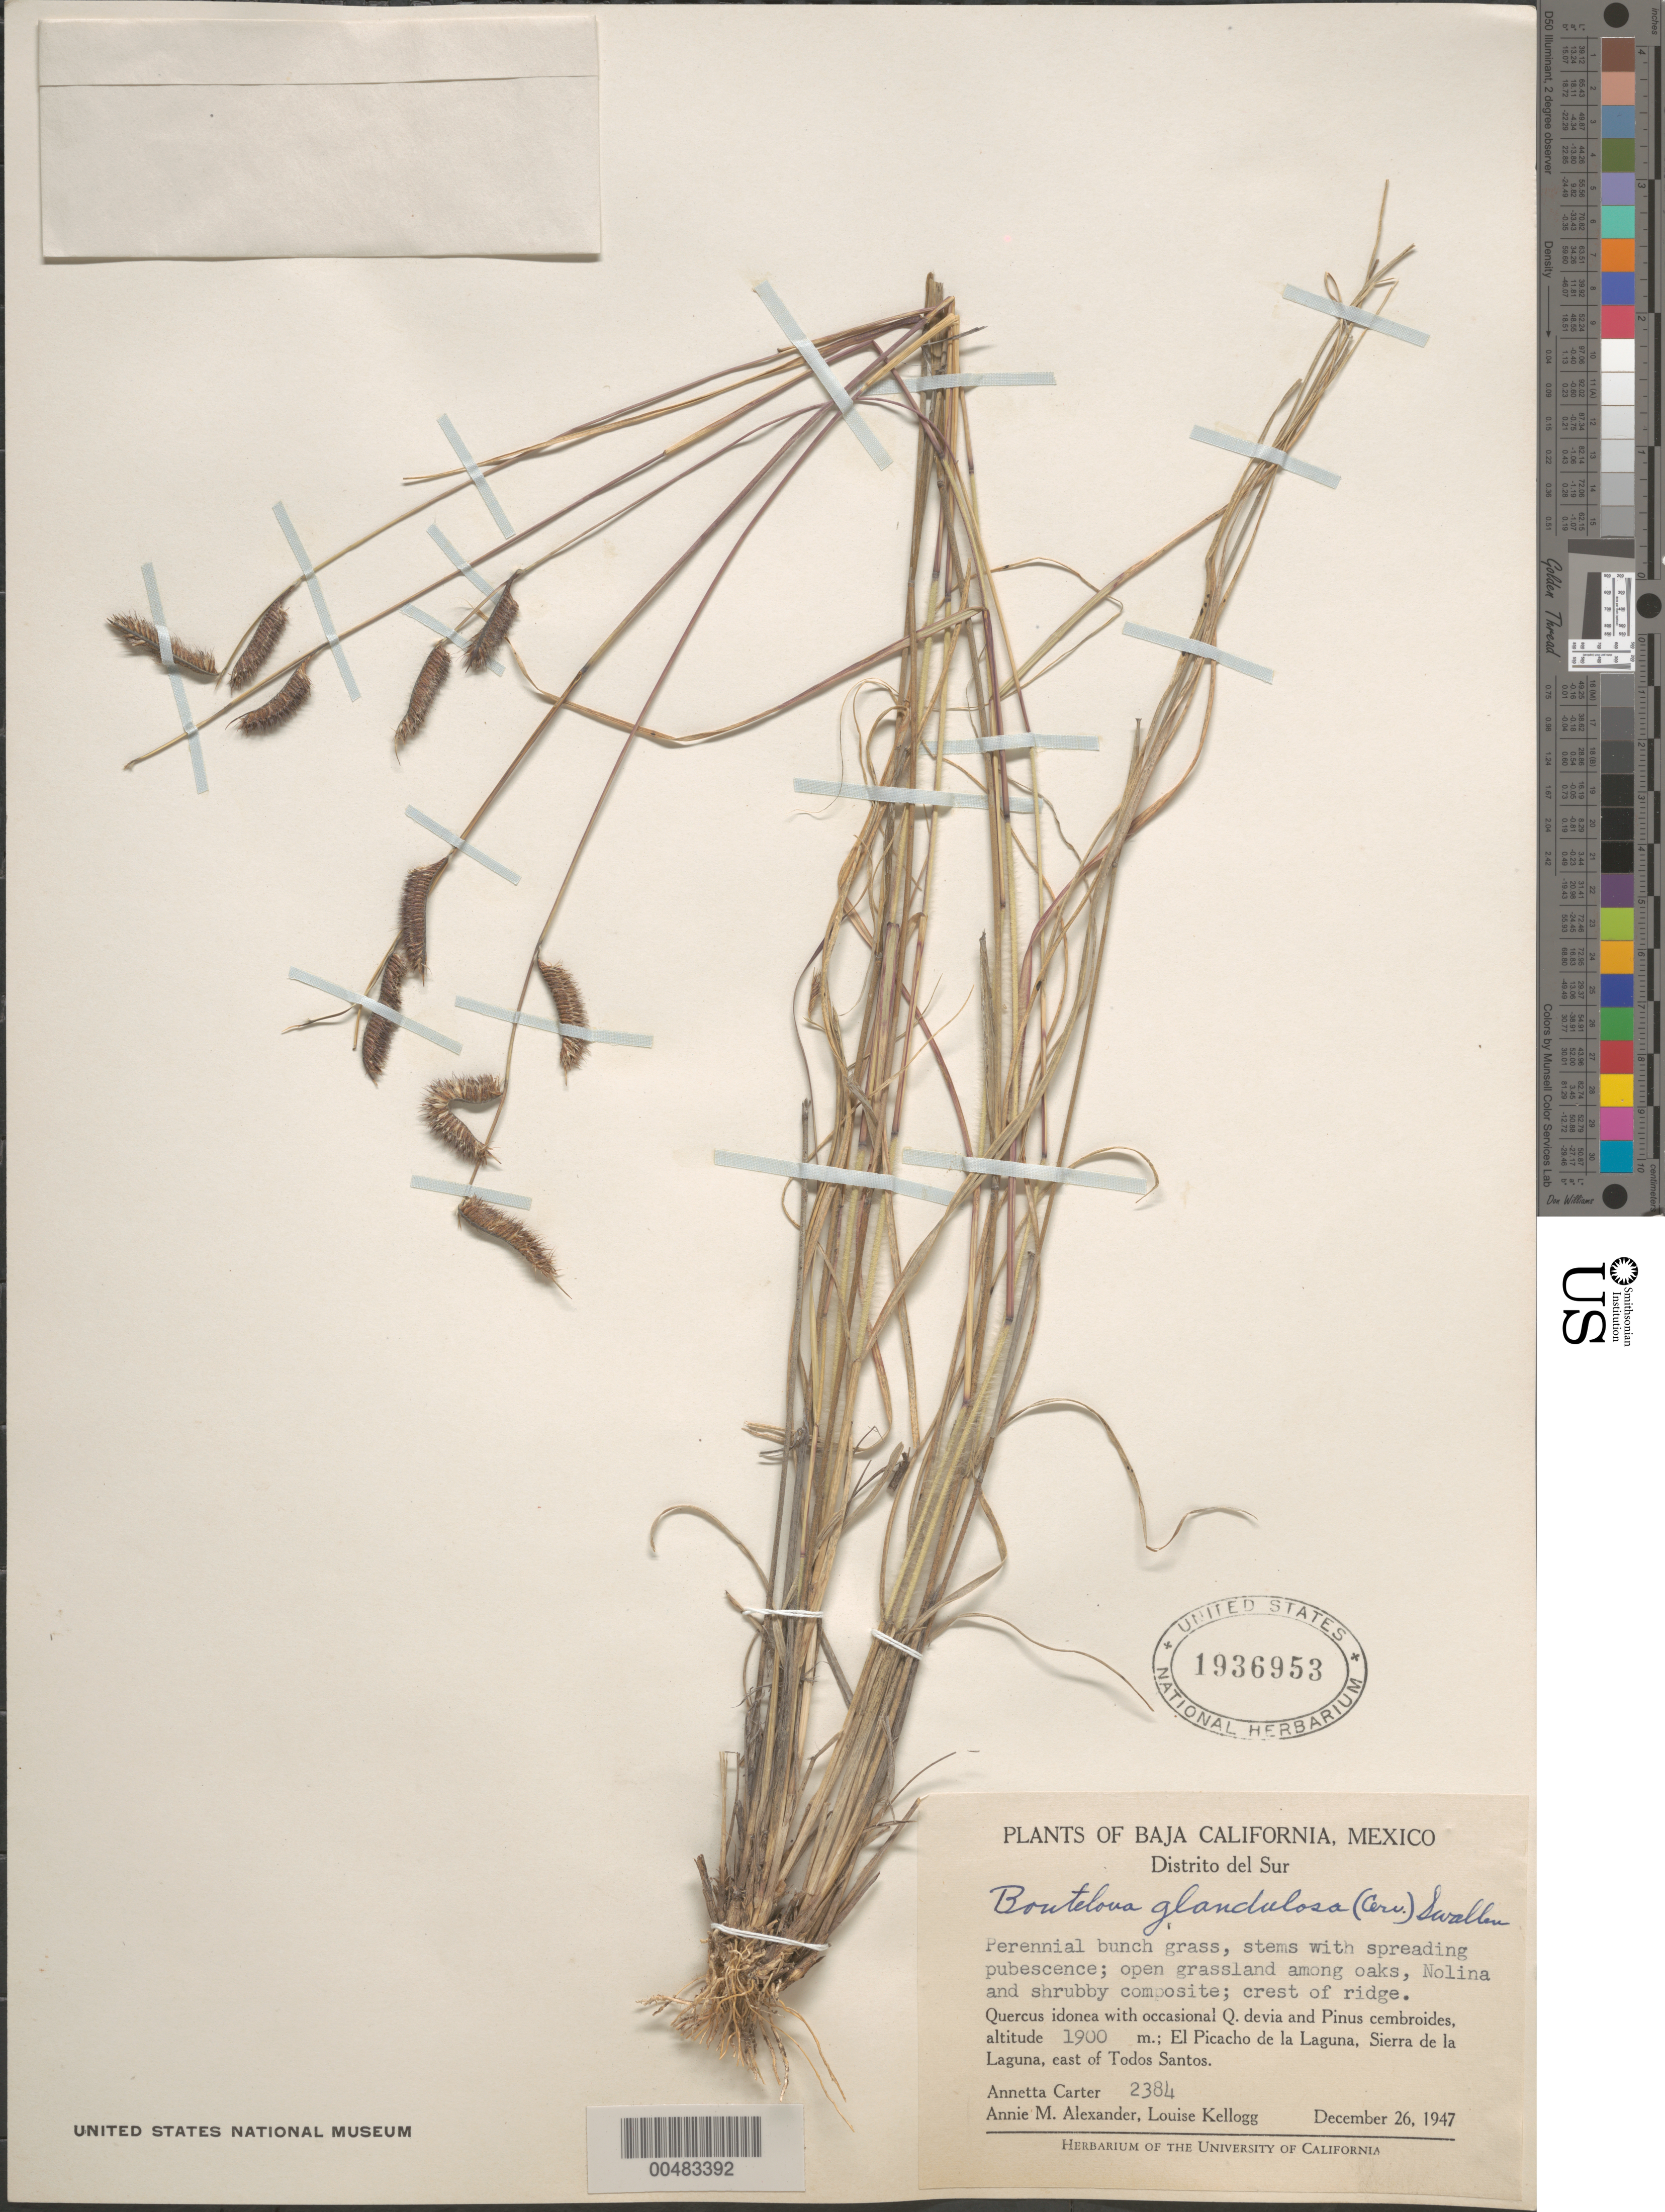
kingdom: Plantae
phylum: Tracheophyta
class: Liliopsida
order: Poales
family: Poaceae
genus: Bouteloua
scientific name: Bouteloua hirsuta var. glandulosa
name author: (Cerv.) Gould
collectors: A. M. Carter, A. M. Alexander & L. Kellogg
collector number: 2384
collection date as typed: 26 Dec 1947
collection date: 1947-12-26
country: Mexico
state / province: Baja California Sur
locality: Distrito del Sur, El Picacho de la Laguna, Sierra de la Laguna, E of Todos Santos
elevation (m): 1900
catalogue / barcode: US 1936953